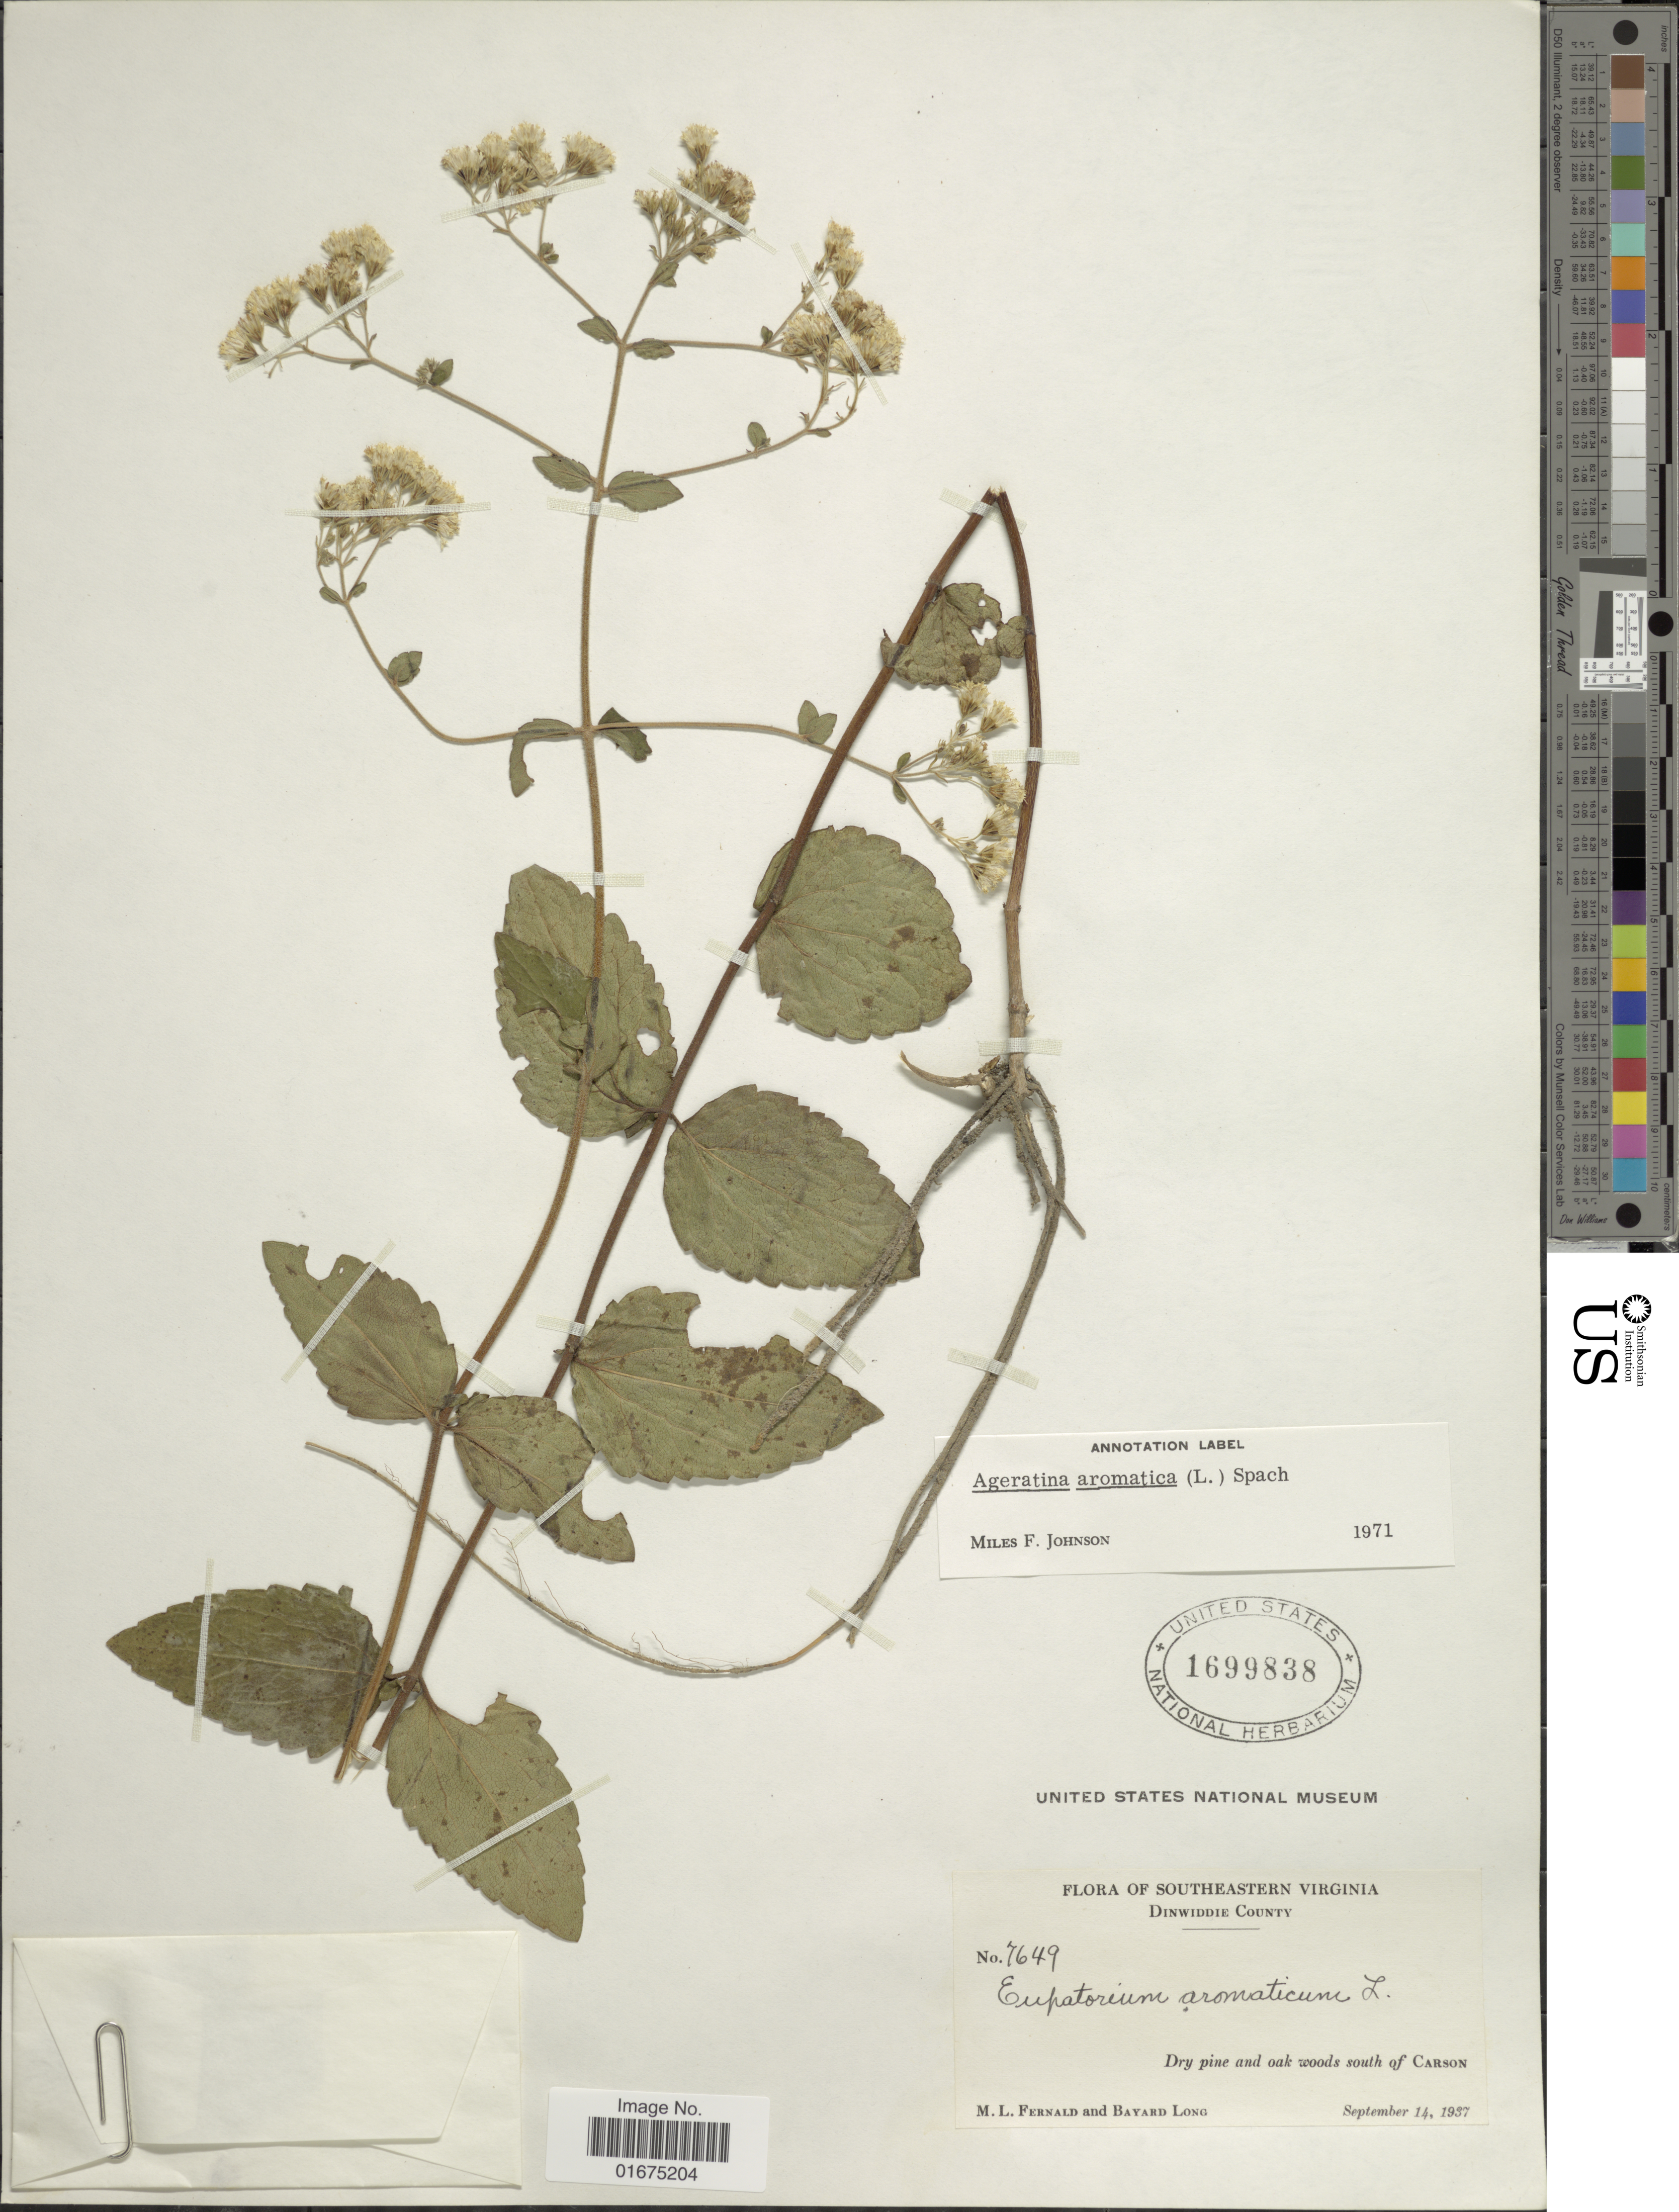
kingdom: Plantae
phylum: Tracheophyta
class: Magnoliopsida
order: Asterales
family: Asteraceae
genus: Ageratina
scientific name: Ageratina aromatica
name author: (L.) Spach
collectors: M. L. Fernald & B. Long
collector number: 7649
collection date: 1937-09-14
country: United States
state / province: Virginia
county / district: Dinwiddie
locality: Southeastern Virginia, Dinwiddie County, Dry pine and oak woods south of Carson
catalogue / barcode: US 1699838